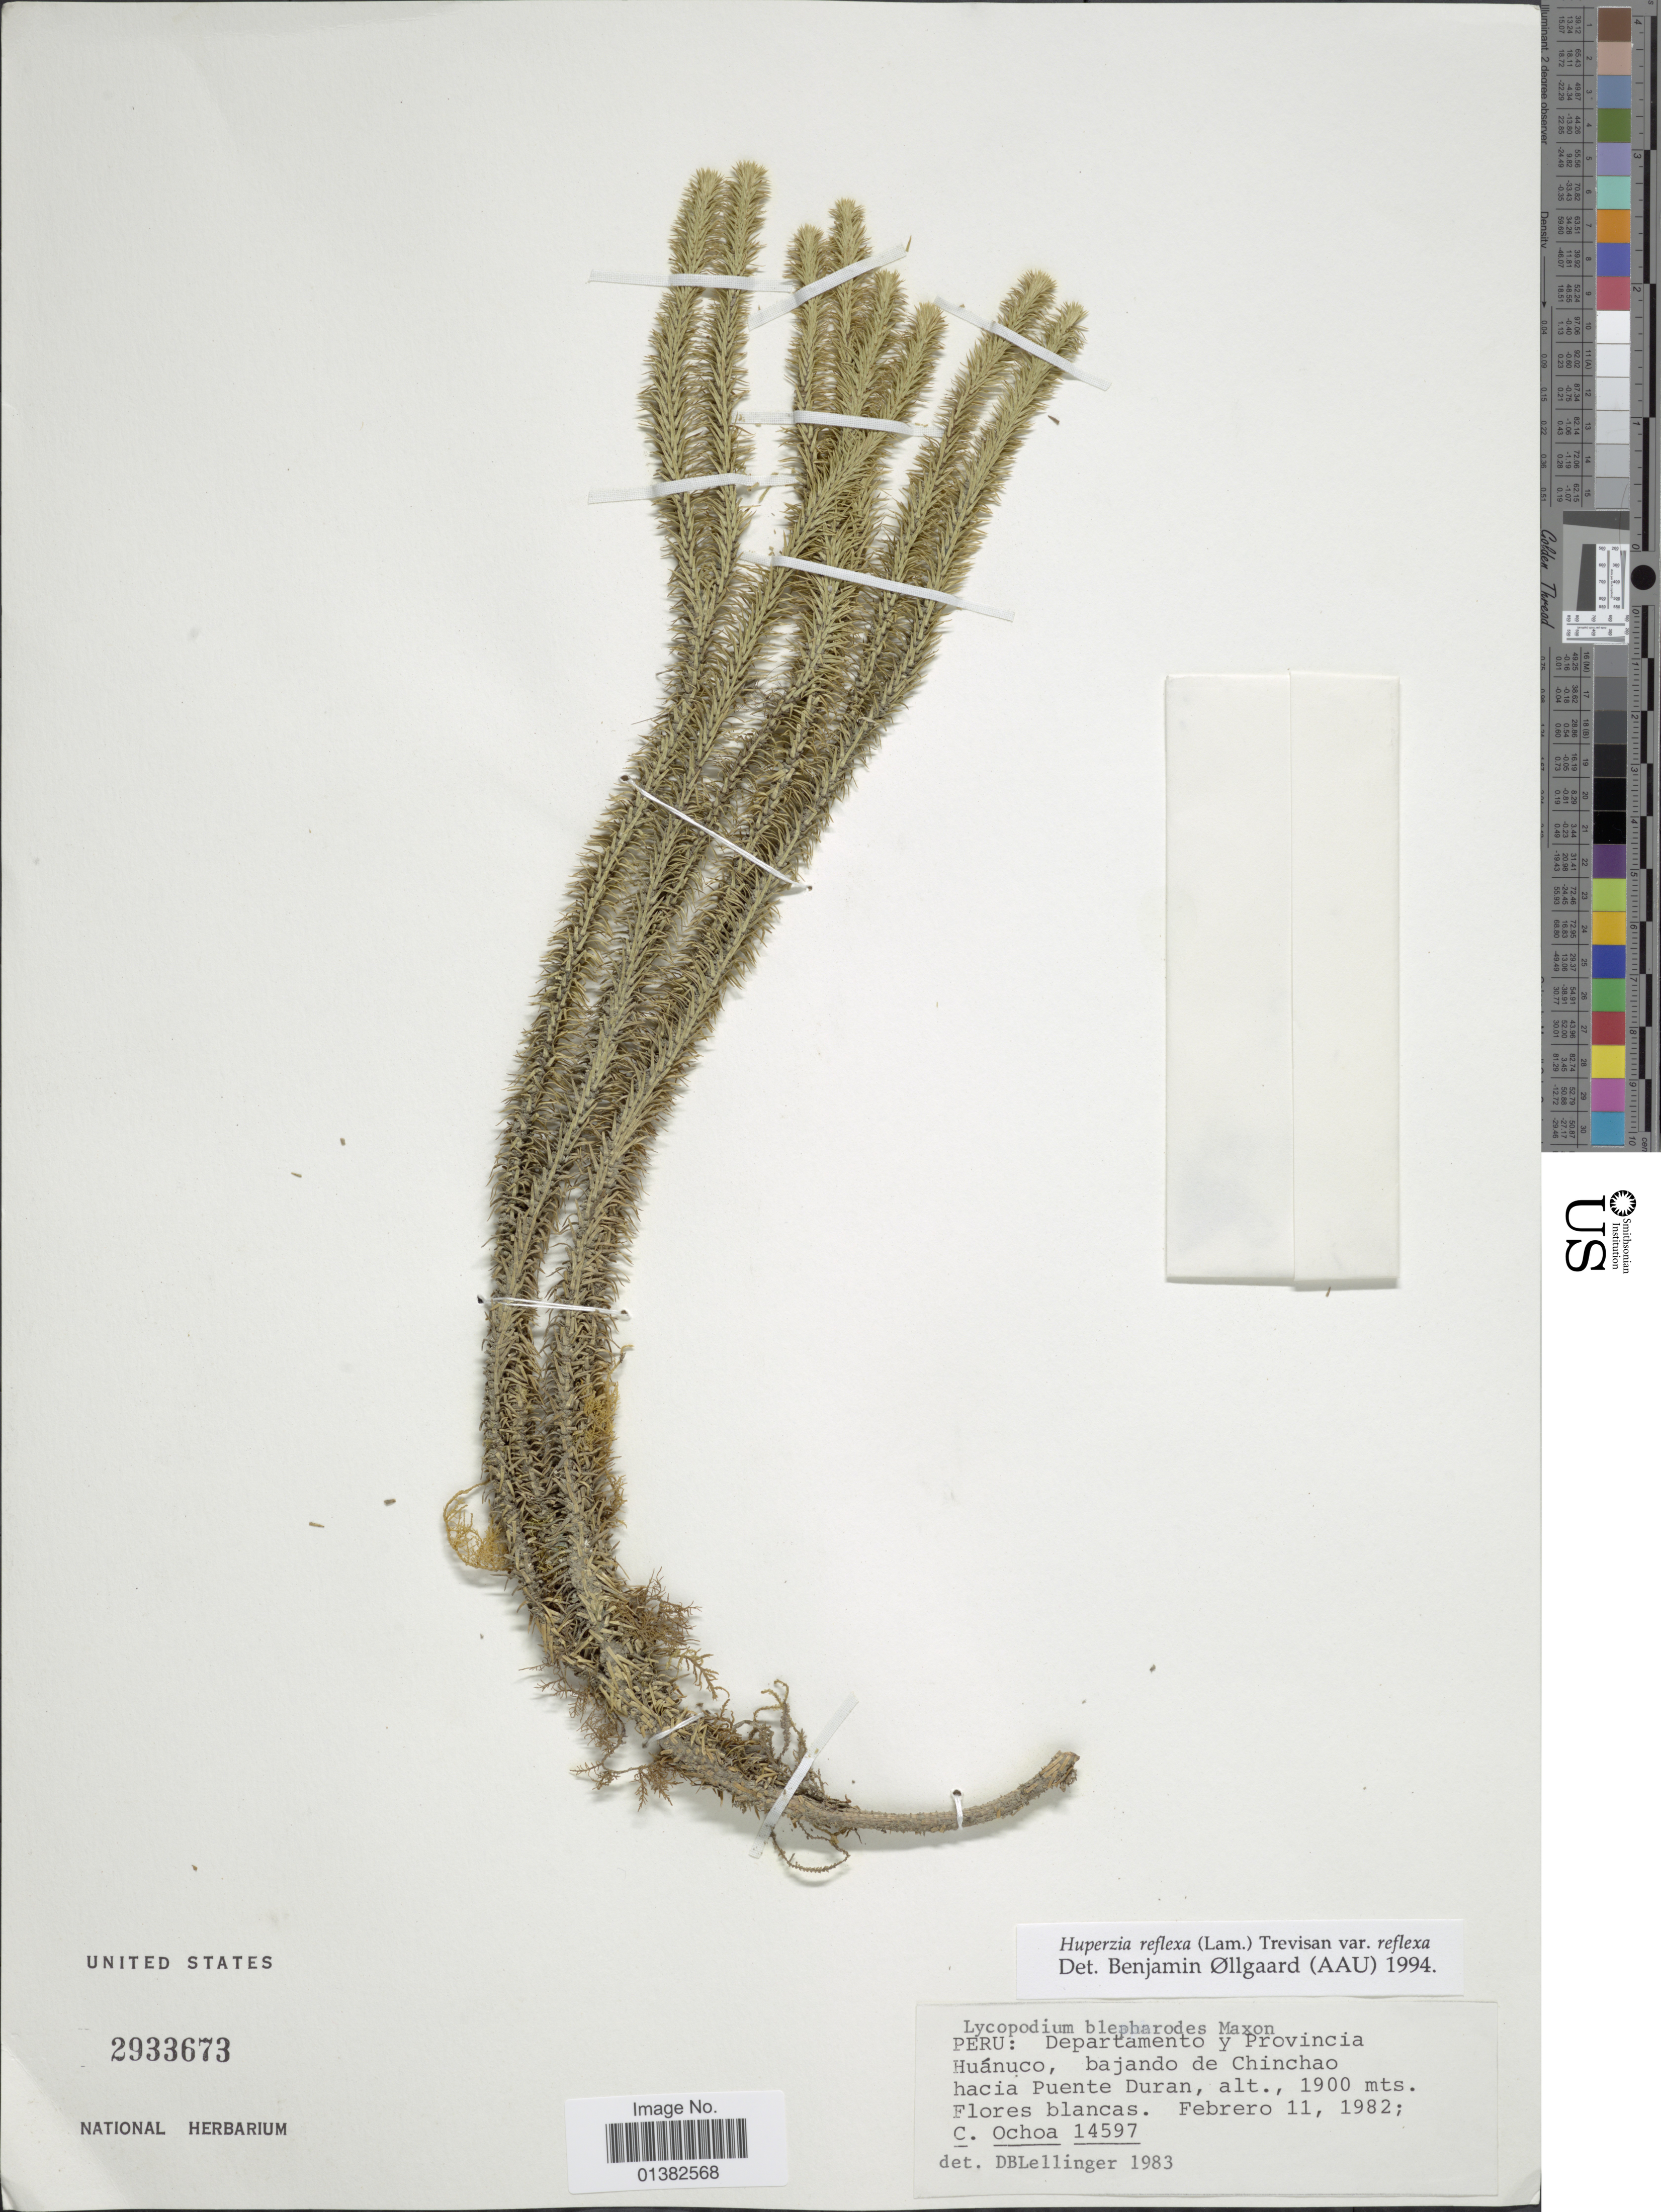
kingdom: Plantae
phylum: Tracheophyta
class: Lycopodiopsida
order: Lycopodiales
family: Lycopodiaceae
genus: Phlegmariurus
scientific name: Phlegmariurus reflexus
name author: (Lam.) B. Øllg.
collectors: C. Ochoa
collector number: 14597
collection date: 1982-02-11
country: Peru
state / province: Huánuco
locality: Bajando de Chinchao hacia Puente Duran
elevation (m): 1900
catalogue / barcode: US 2933673